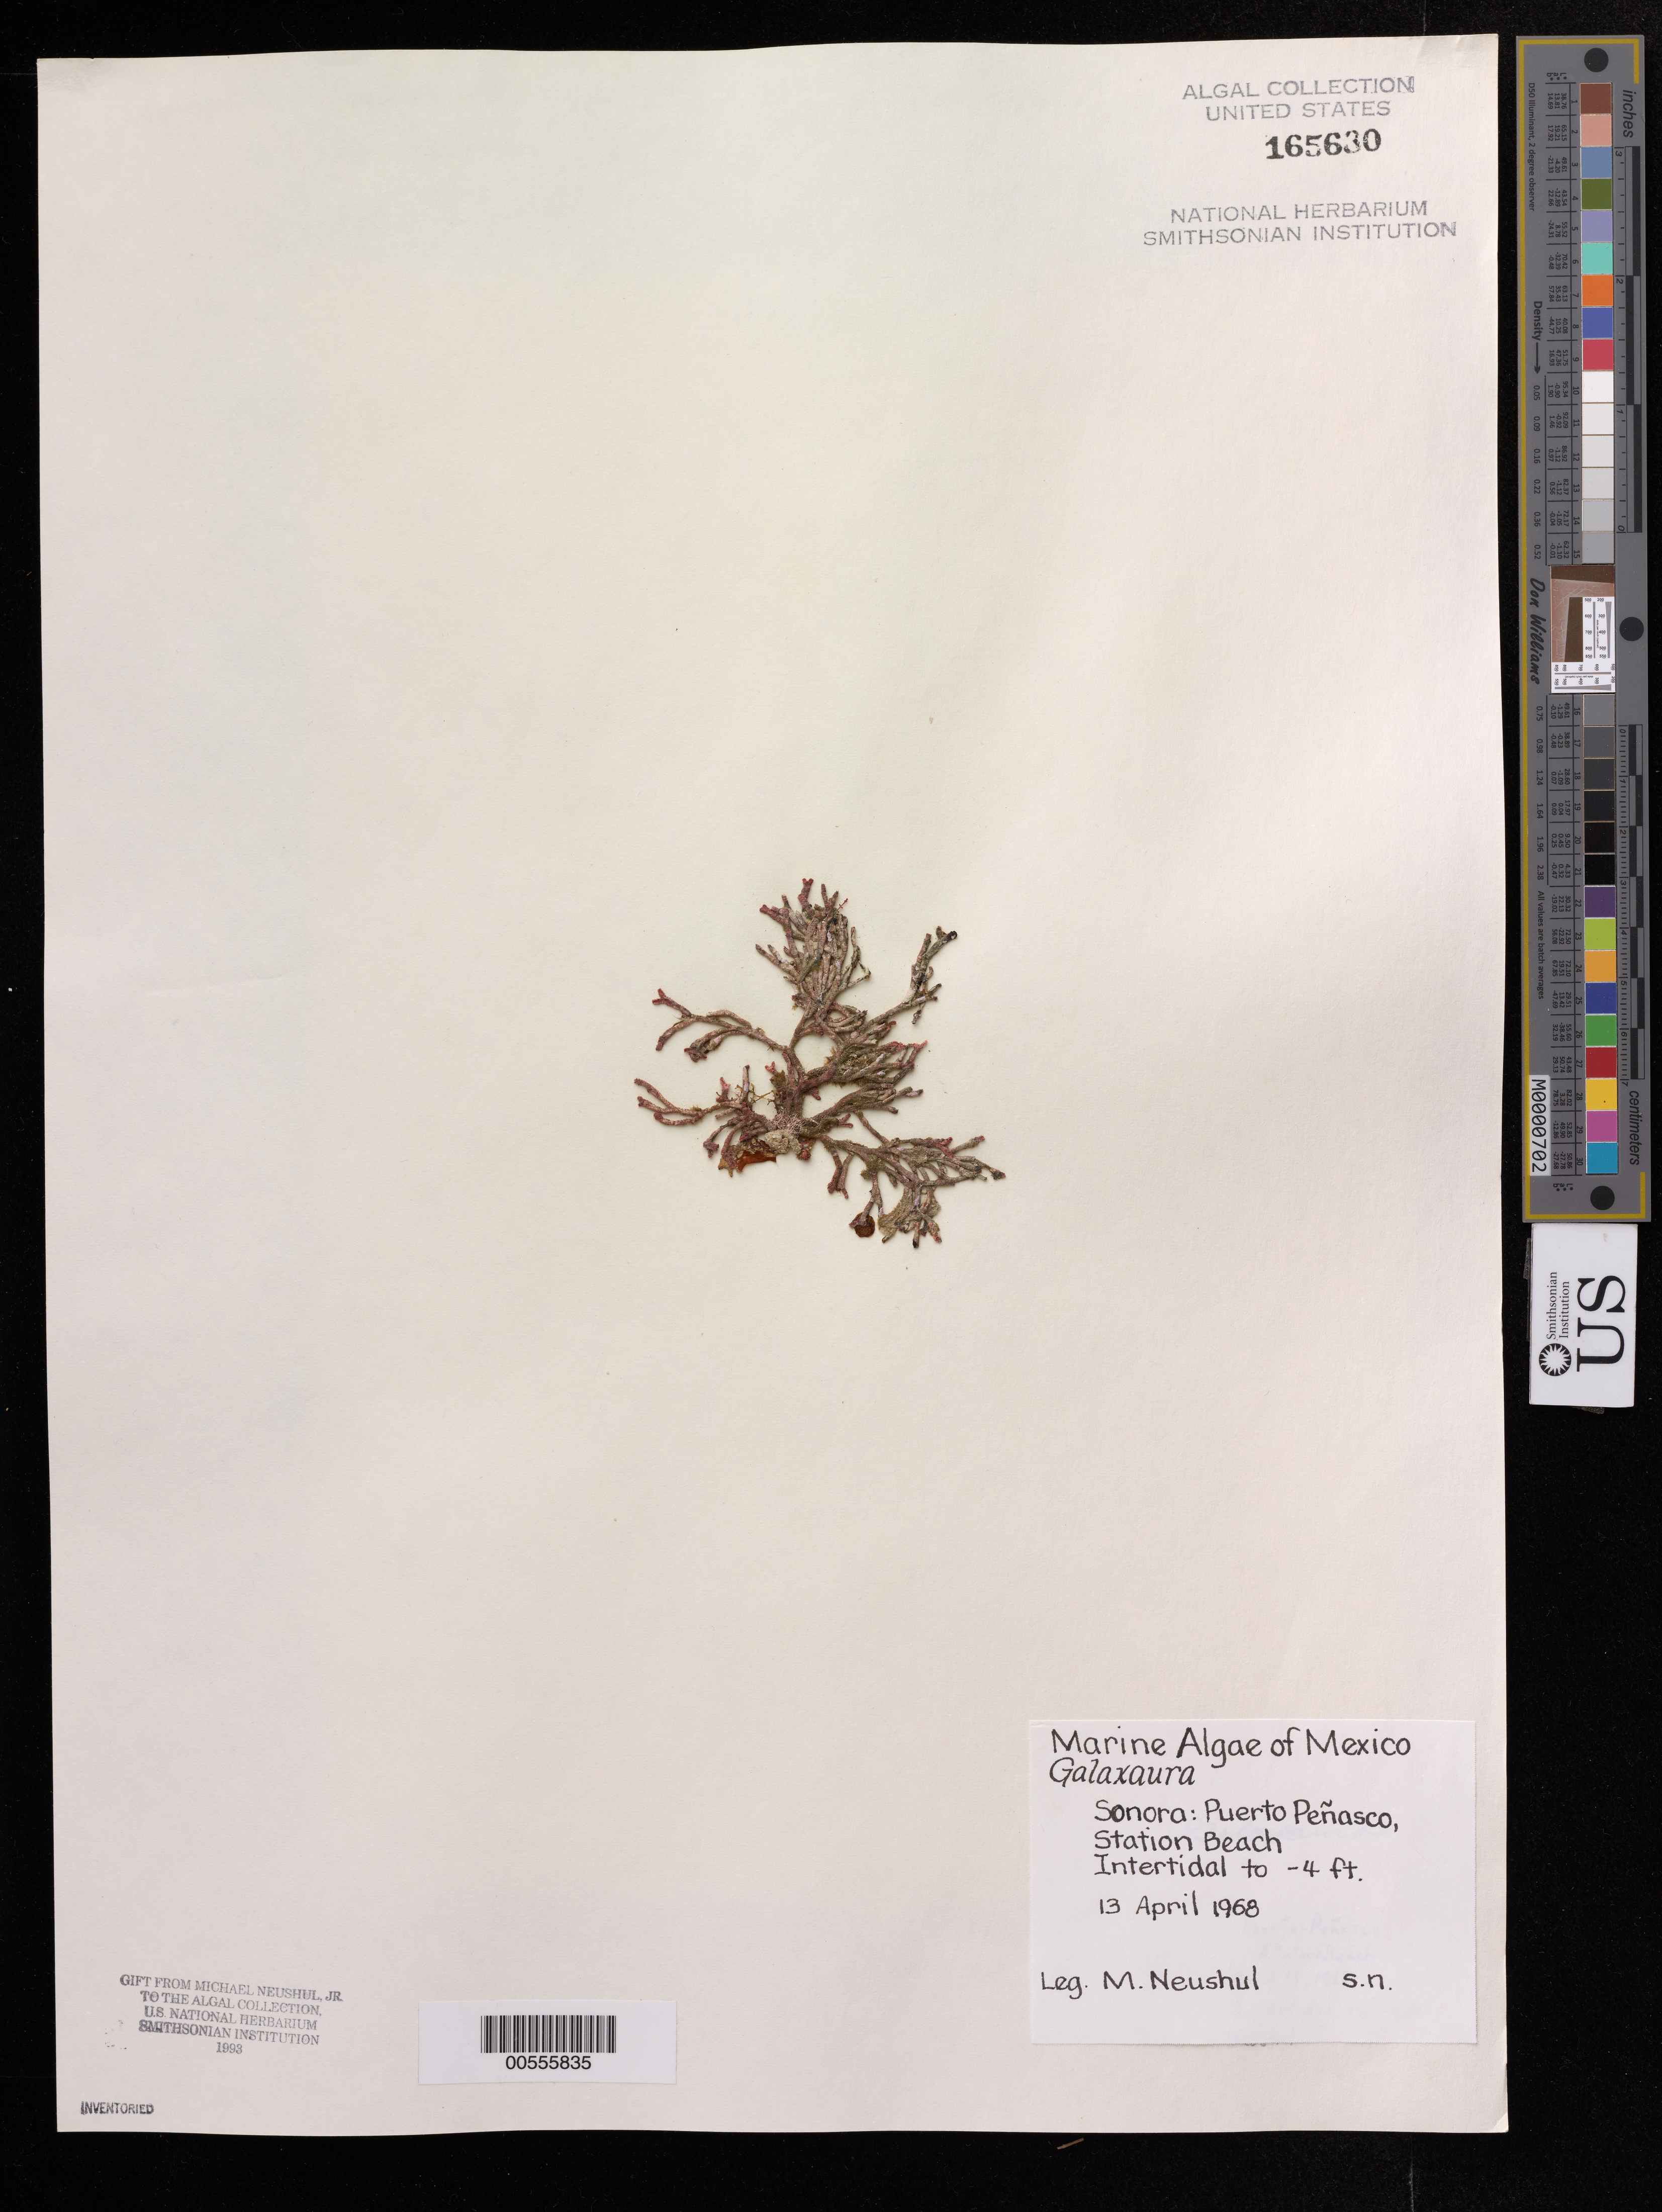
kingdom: Plantae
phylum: Rhodophyta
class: Florideophyceae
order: Nemaliales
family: Galaxauraceae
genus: Galaxaura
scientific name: Galaxaura sp.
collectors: M. Neushul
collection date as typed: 13 Apr 1968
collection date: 1968-04-13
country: Mexico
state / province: Sonora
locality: Puerto Penasco, Playa Estacion (Station Beach)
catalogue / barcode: US 165630